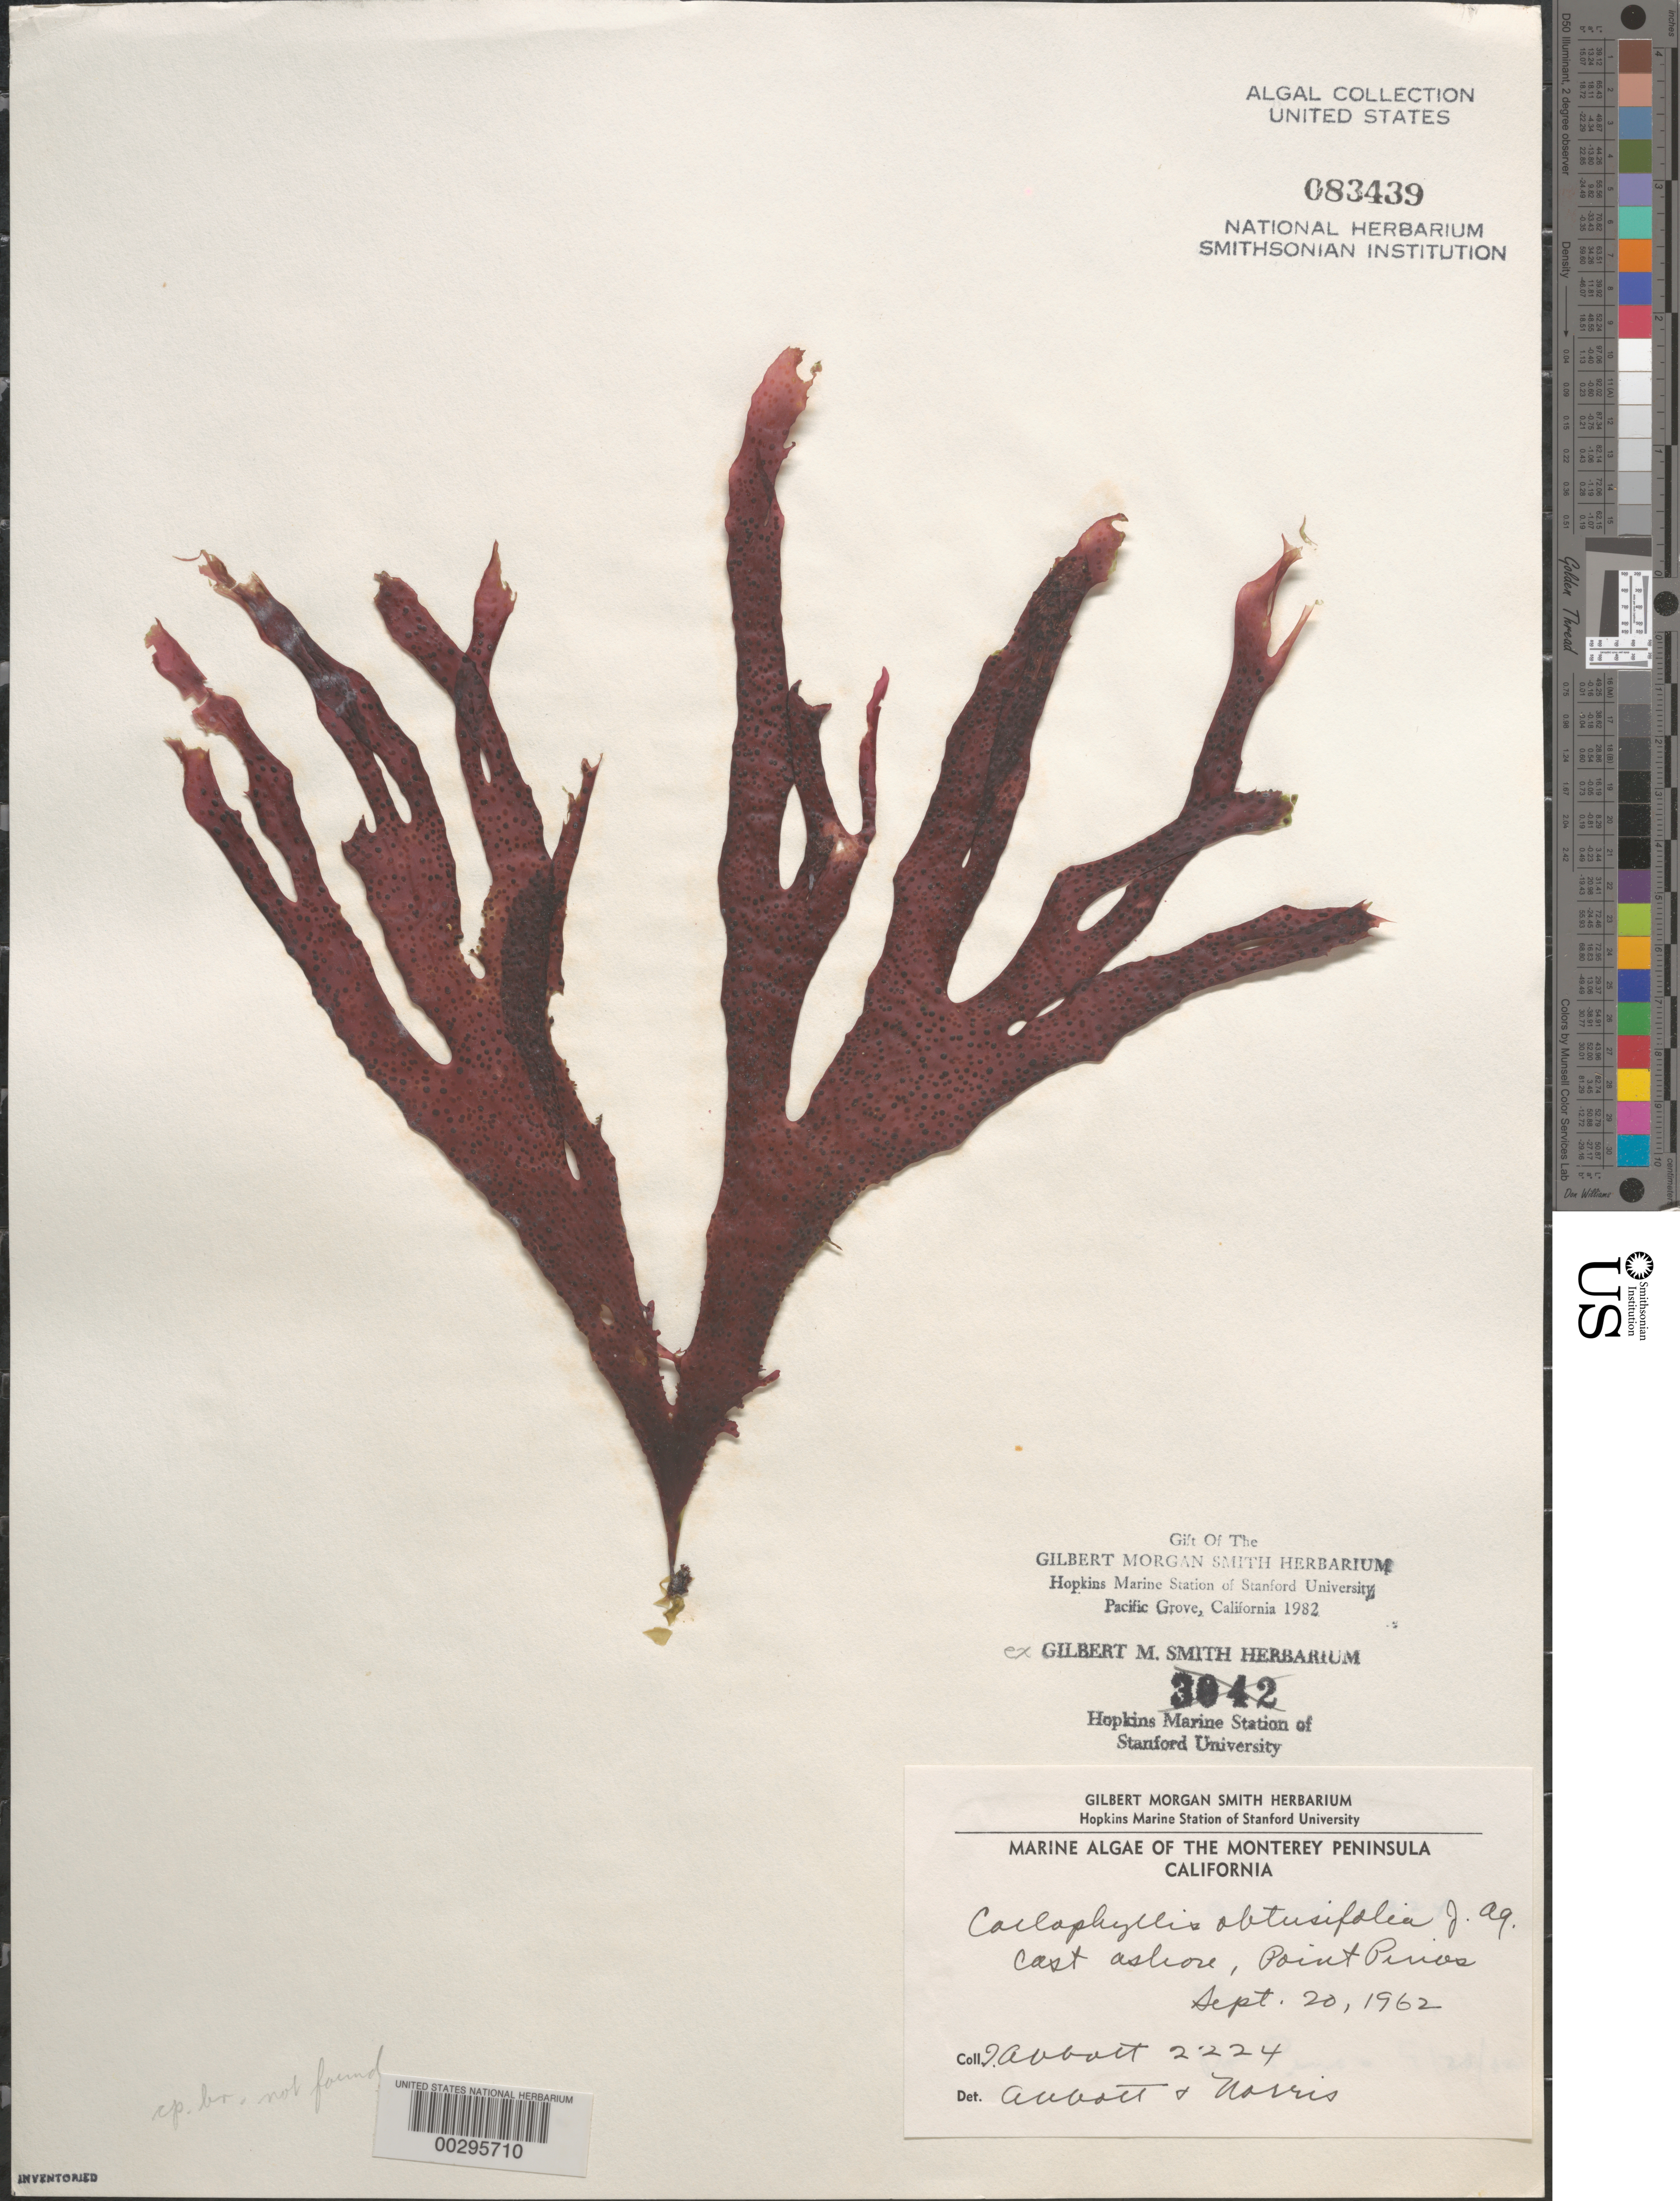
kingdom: Plantae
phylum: Rhodophyta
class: Florideophyceae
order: Gigartinales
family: Kallymeniaceae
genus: Callophyllis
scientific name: Callophyllis obtusifolia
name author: J. Agardh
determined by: Abbott, I. A.; Norris, R. E.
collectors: I. A. Abbott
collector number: IAA 2224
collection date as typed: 20 Sep 1962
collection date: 1962-09-20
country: United States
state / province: California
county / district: Monterey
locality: Point Pinos, Monterey Peninsula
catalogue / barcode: US 83439